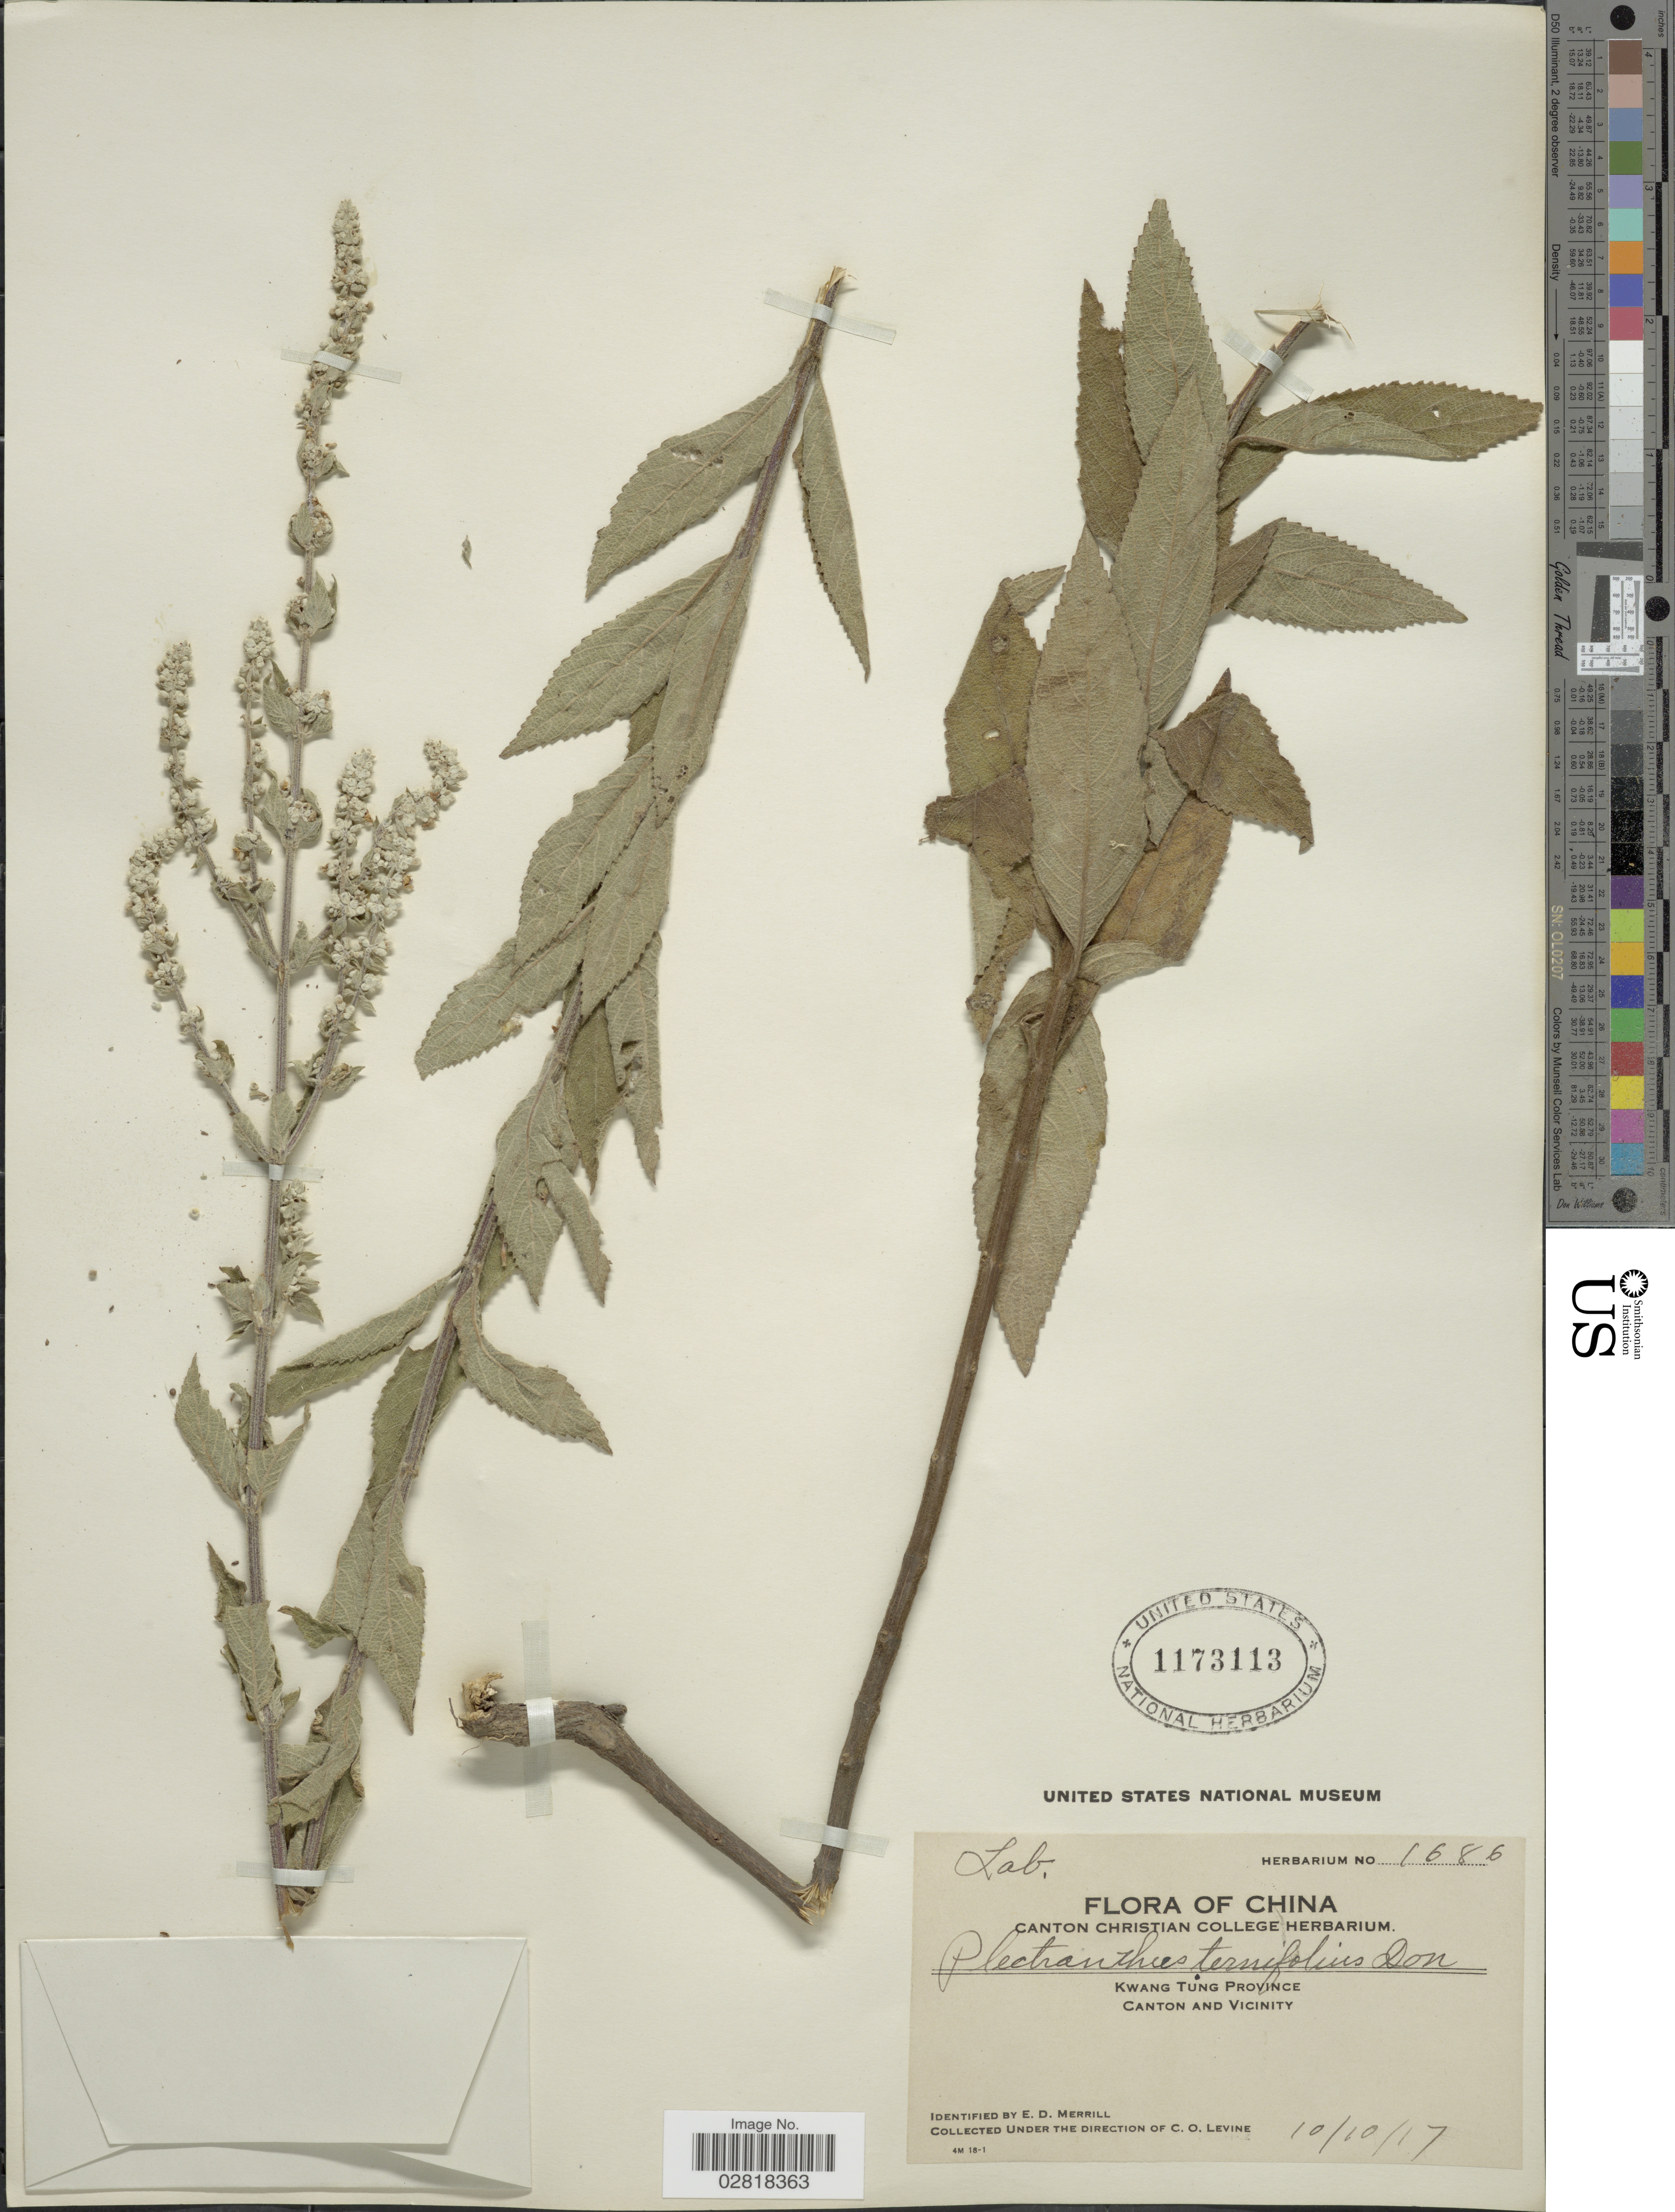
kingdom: Plantae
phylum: Tracheophyta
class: Magnoliopsida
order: Lamiales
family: Lamiaceae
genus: Plectranthus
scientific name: Plectranthus ternifolius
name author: D. Don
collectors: E. D. Merrill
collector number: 1686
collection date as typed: Transcribed d/m/y: 10/10/17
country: China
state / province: Guangdong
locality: Kwang Tung Province, Canton and Vicinity.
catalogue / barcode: US 1173113